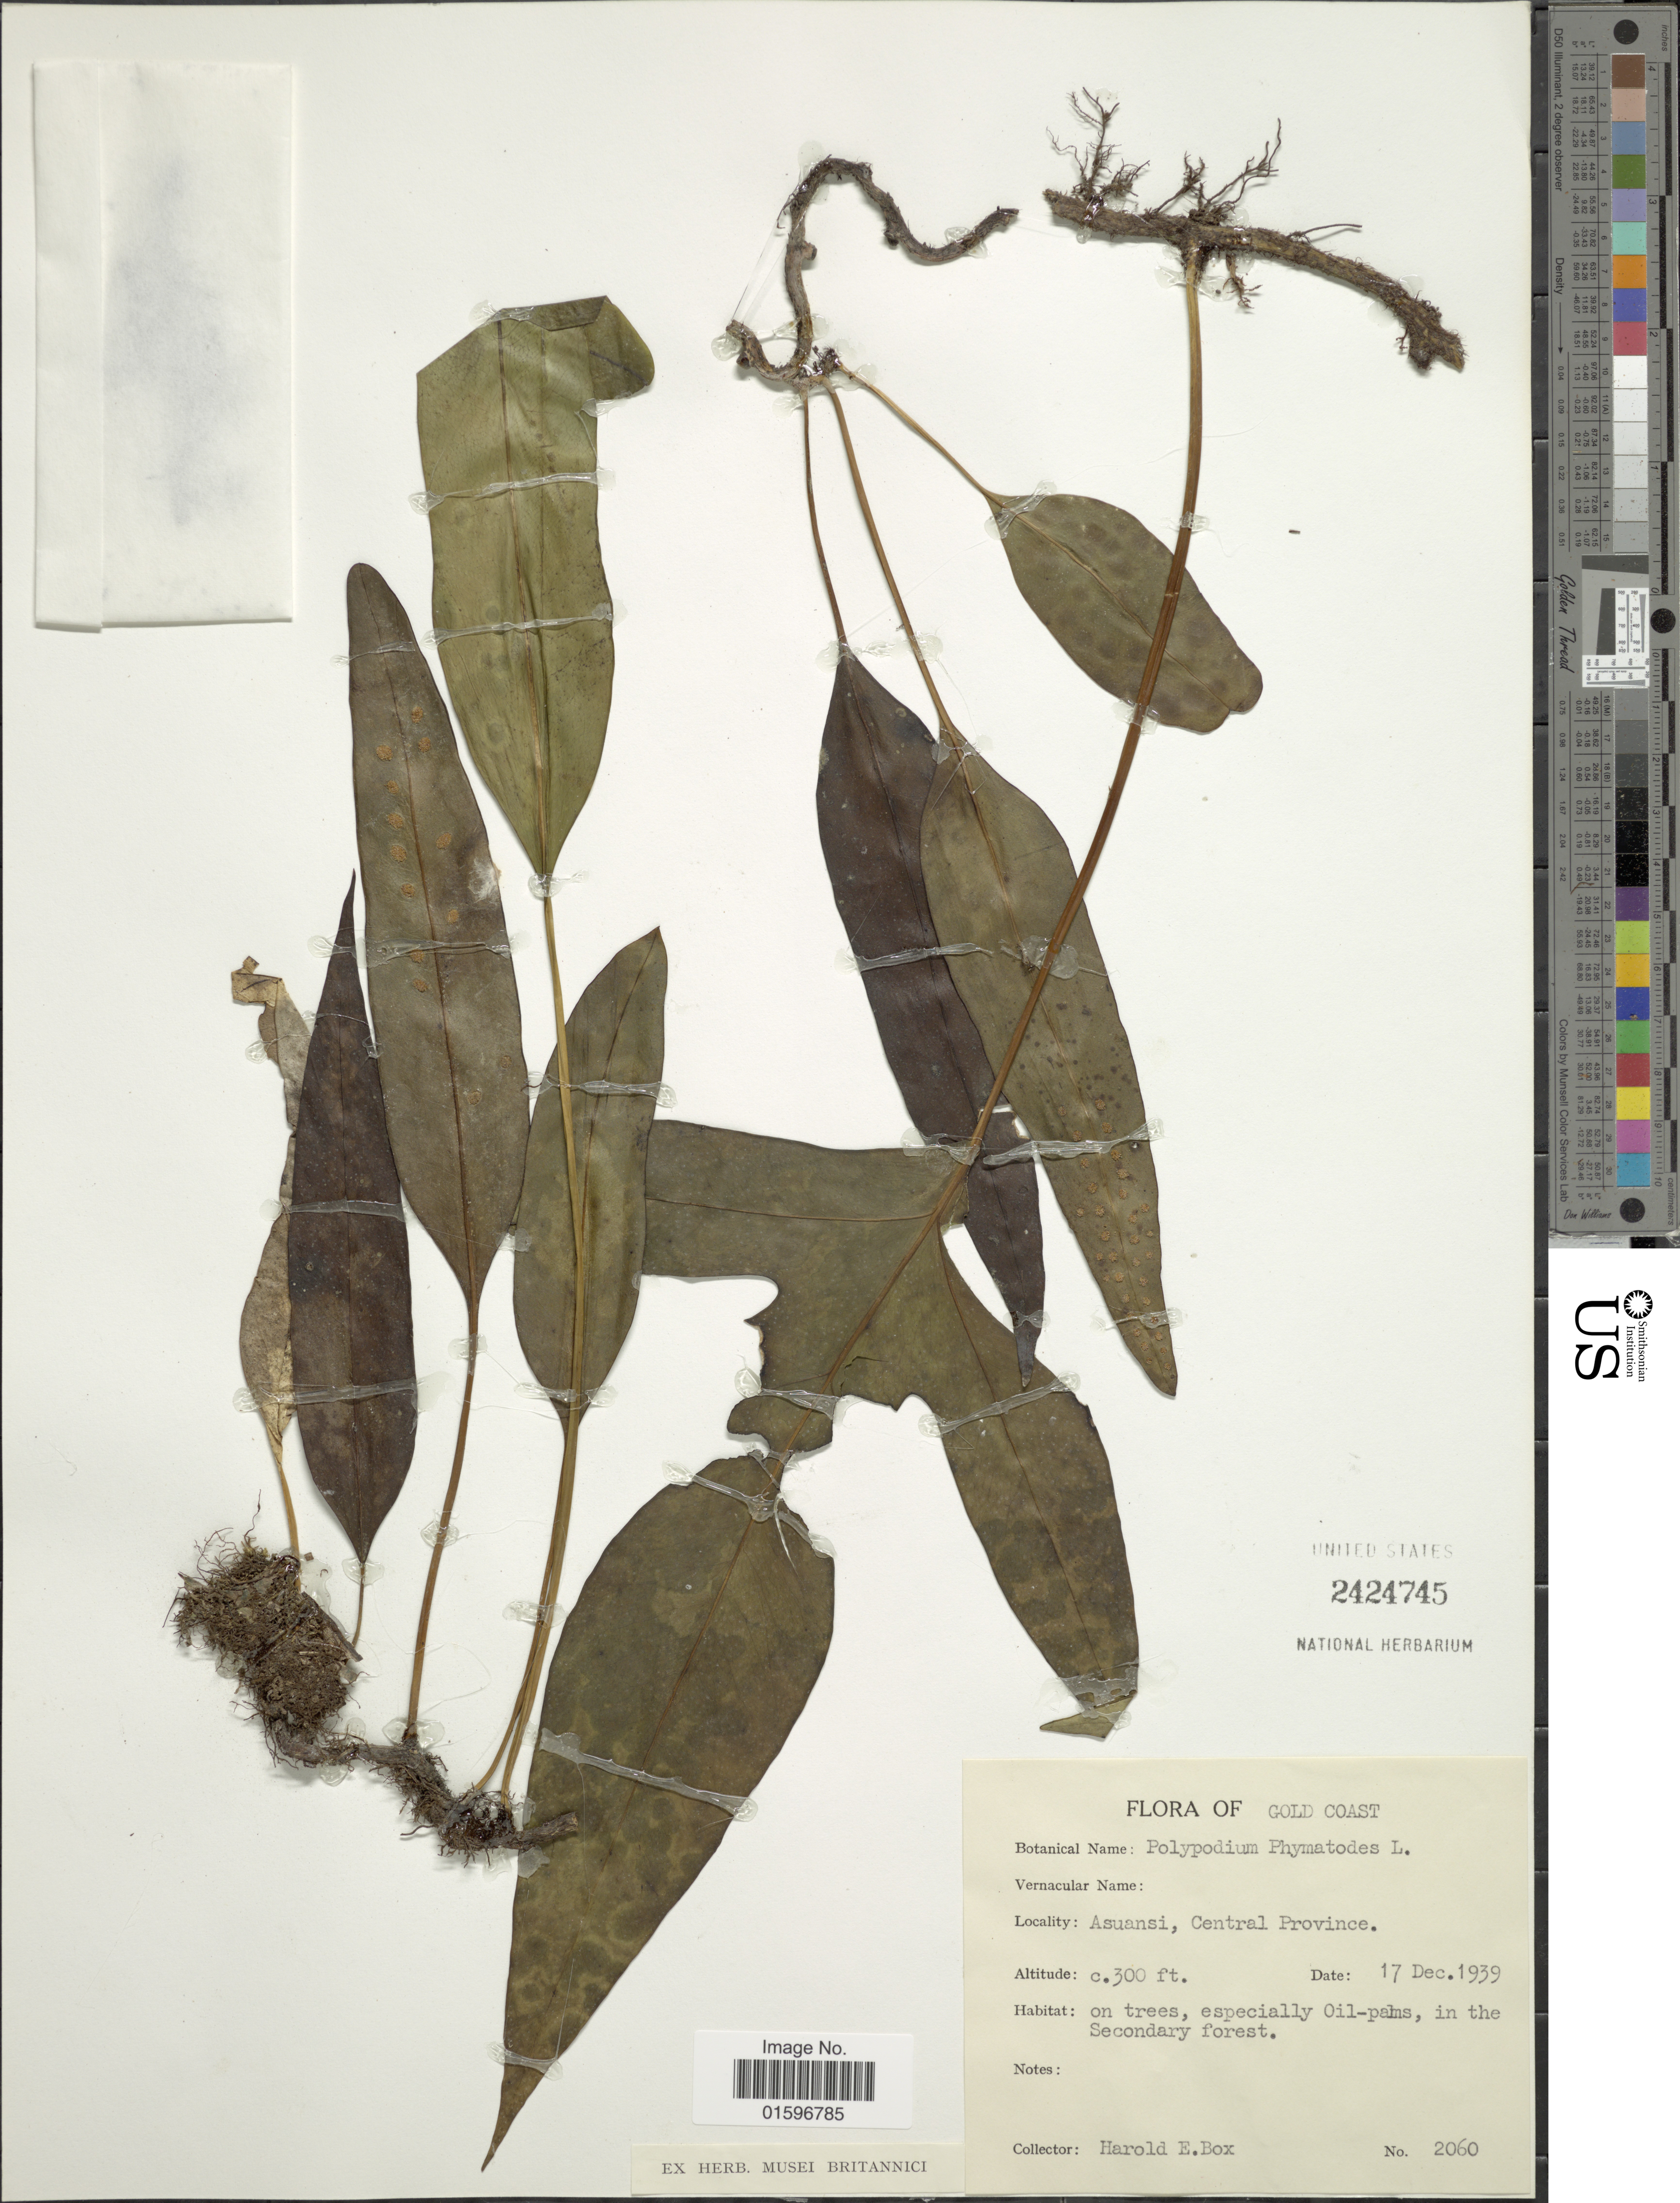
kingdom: Plantae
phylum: Tracheophyta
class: Polypodiopsida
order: Polypodiales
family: Polypodiaceae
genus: Polypodium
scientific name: Polypodium scolopendria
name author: Burm. f.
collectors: H. E. Box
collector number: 2060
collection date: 1939-12-18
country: Ghana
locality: Gold Coast, Asuansi, Central Province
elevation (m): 91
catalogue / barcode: US 2424745